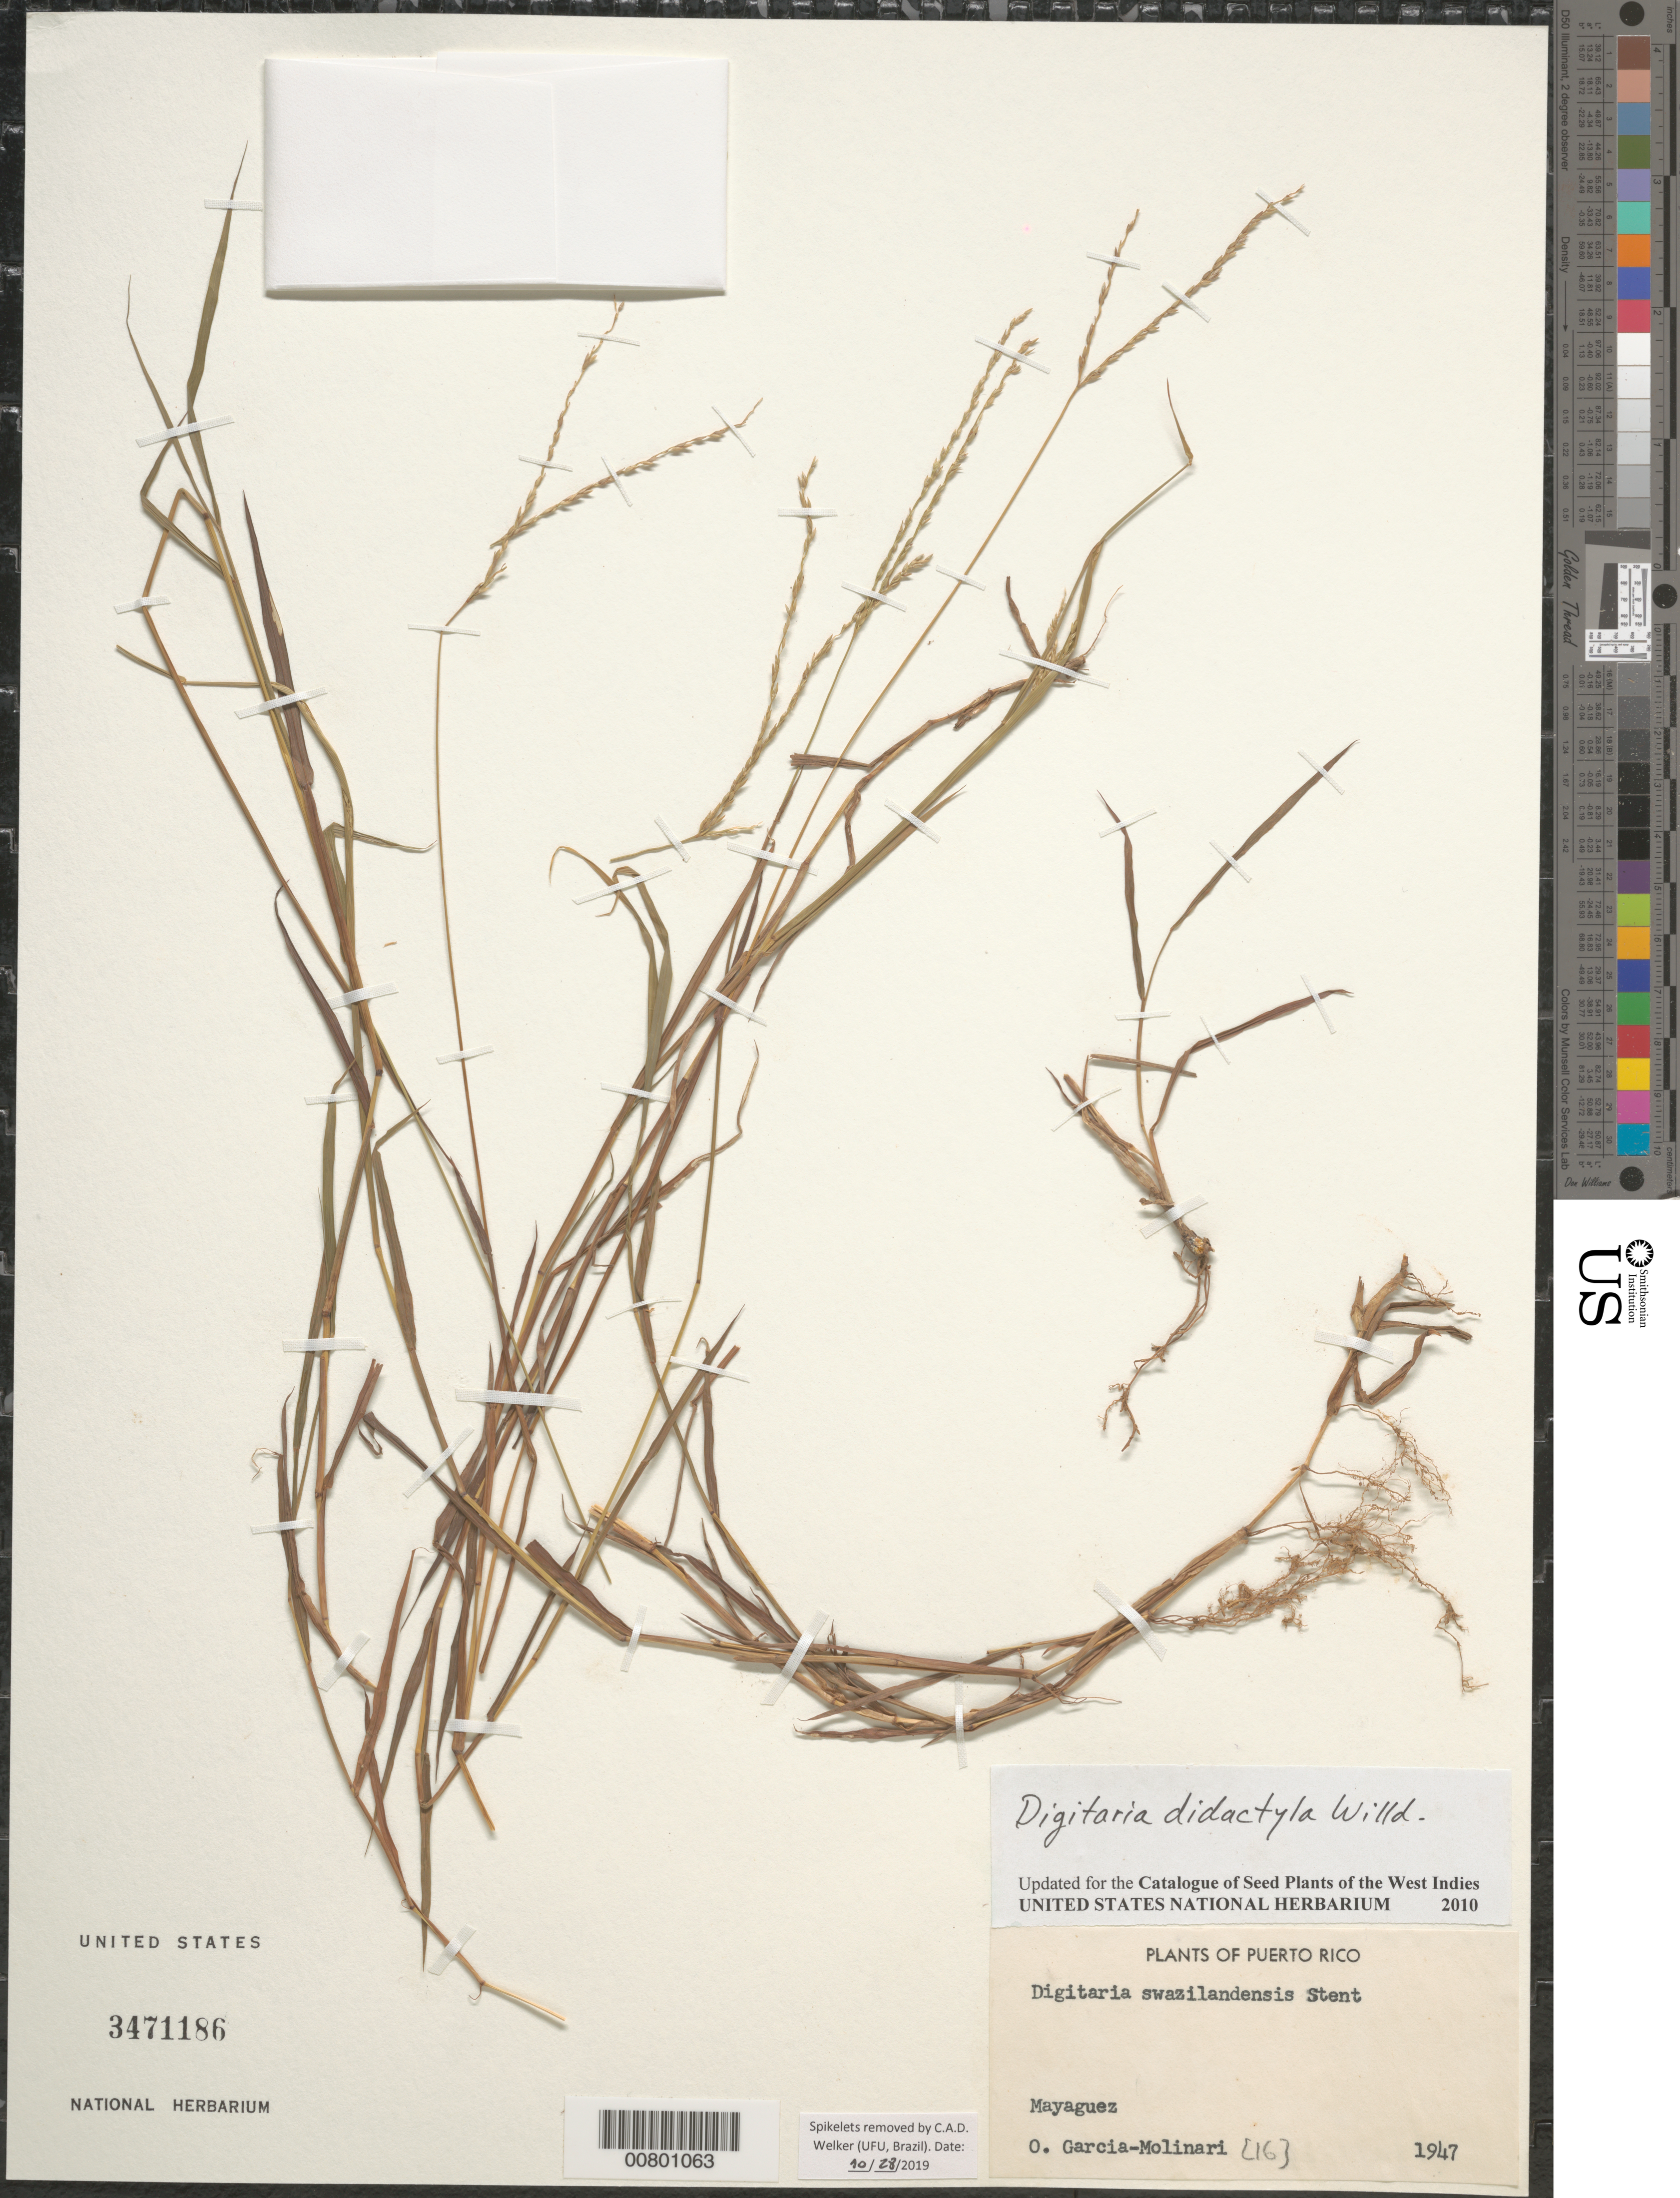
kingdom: Plantae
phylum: Tracheophyta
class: Liliopsida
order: Poales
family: Poaceae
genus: Digitaria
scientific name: Digitaria didactyla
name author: Willd.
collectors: O. García-Molinari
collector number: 16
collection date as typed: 1947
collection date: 1947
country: Puerto Rico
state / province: Mayagüez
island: Puerto Rico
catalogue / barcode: US 3471186